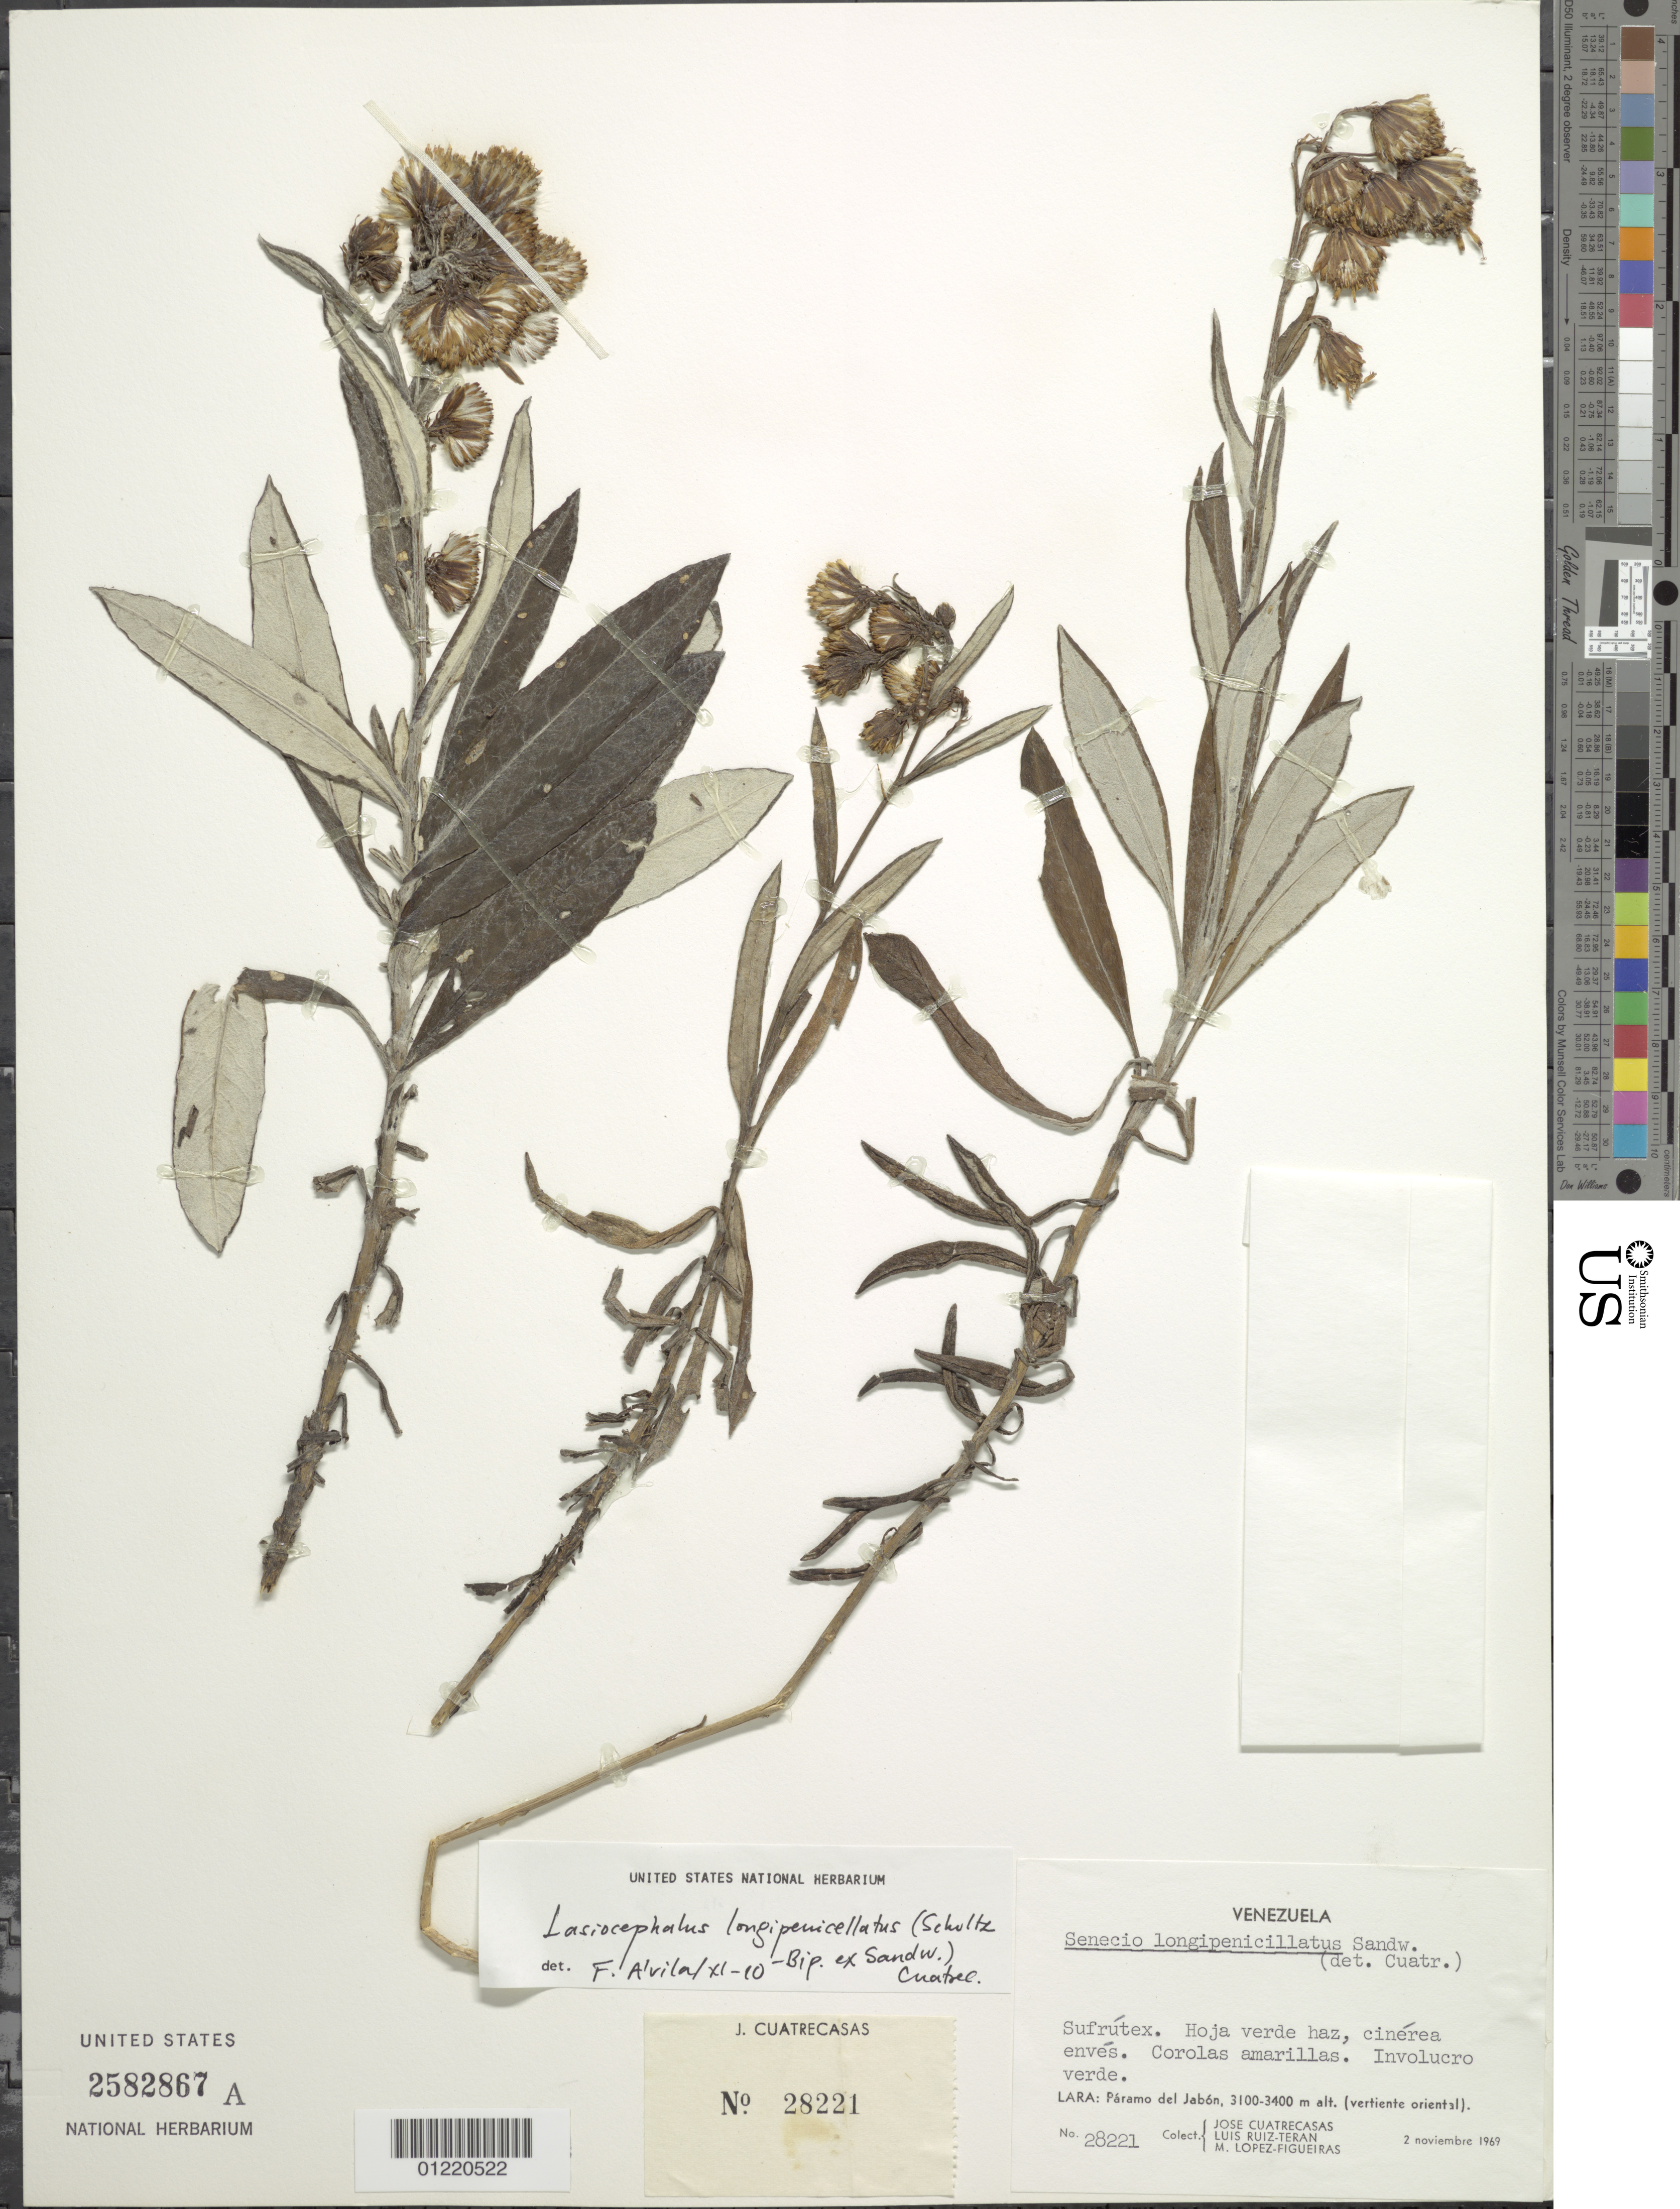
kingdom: Plantae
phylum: Tracheophyta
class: Magnoliopsida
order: Asterales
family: Asteraceae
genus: Senecio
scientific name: Senecio longepenicillatus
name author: Sch. Bip. ex Sandw.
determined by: Salomon, Luciana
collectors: J. Cuatrecasas, L. E. Ruíz-Terán & M. López Figueiras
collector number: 28221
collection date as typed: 02 Nov 1969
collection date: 1969-11-02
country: Venezuela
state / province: Lara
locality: Páramo del Jabón, eastern slope.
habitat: Paramo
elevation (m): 3100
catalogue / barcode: US 2582867A